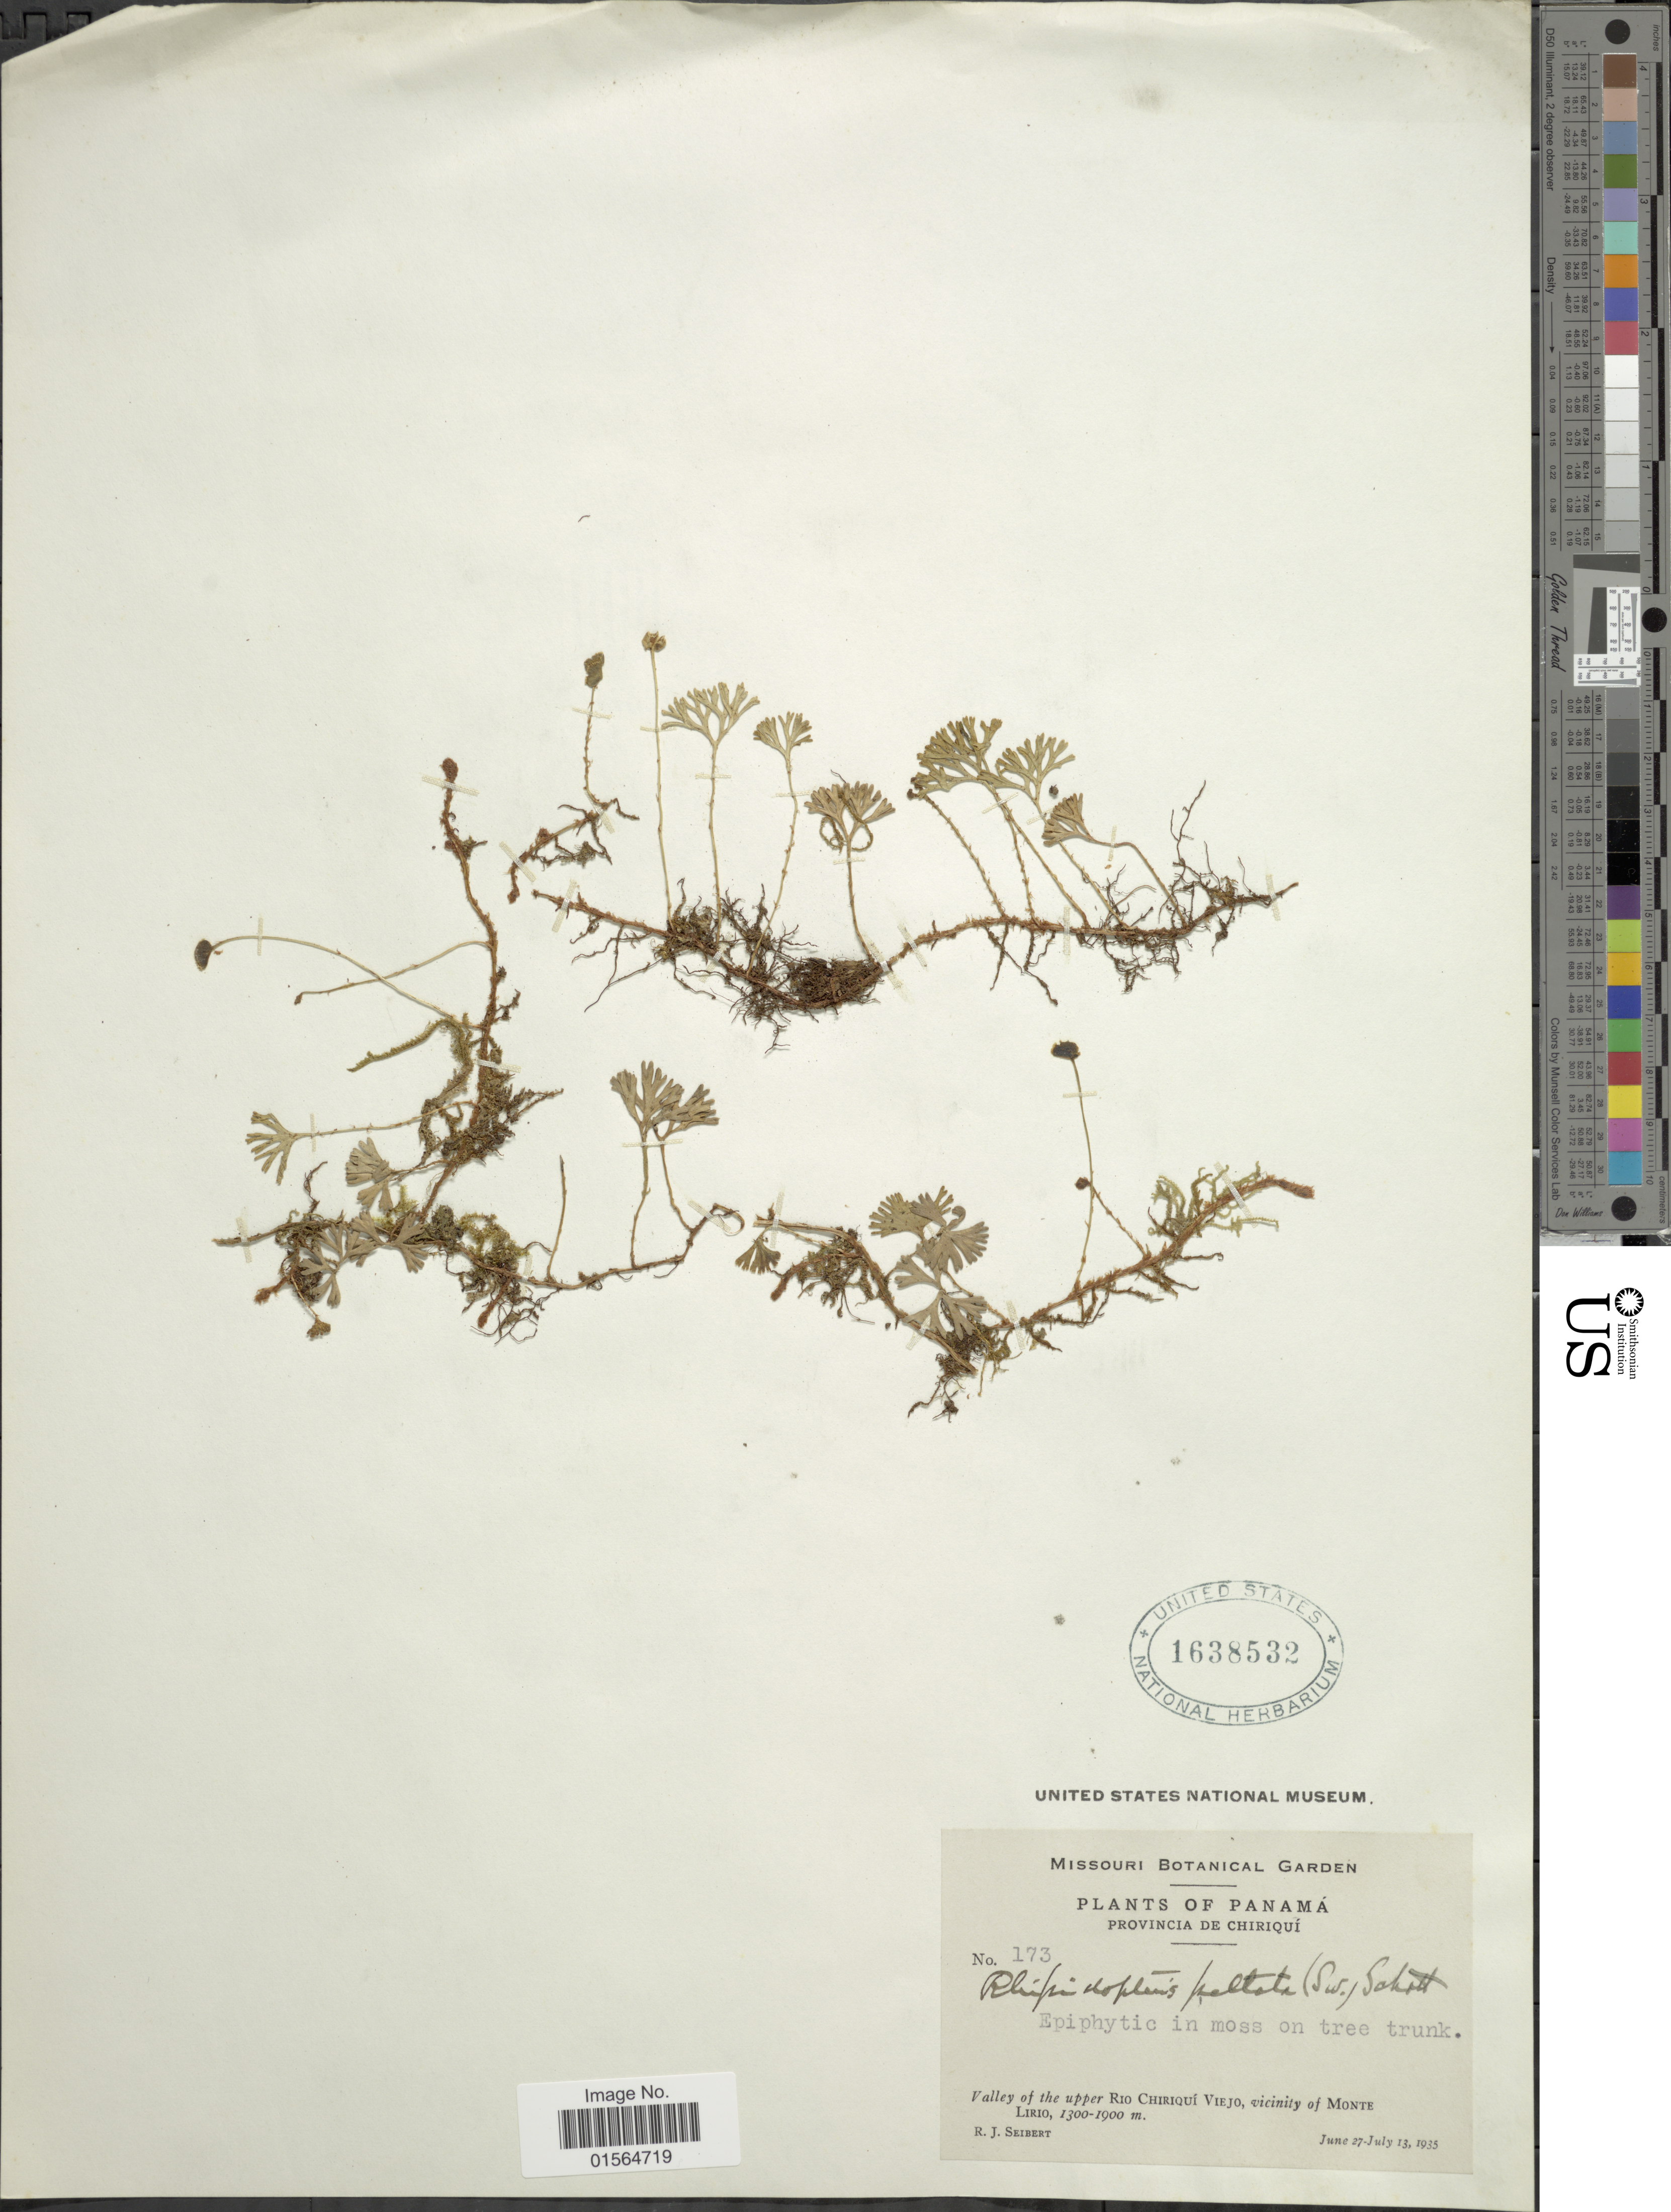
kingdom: Plantae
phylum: Tracheophyta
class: Polypodiopsida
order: Polypodiales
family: Dryopteridaceae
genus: Elaphoglossum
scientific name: Elaphoglossum peltatum f. peltatum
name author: (Sw.) Urb.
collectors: R. J. Seibert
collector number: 173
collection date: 1935-06-27/1935-07-13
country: Panama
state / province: Chiriqui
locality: Valley of the upper Rio Chiriqui Viejo, vicinity of Monte Lirio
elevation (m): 1300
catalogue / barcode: US 1638532